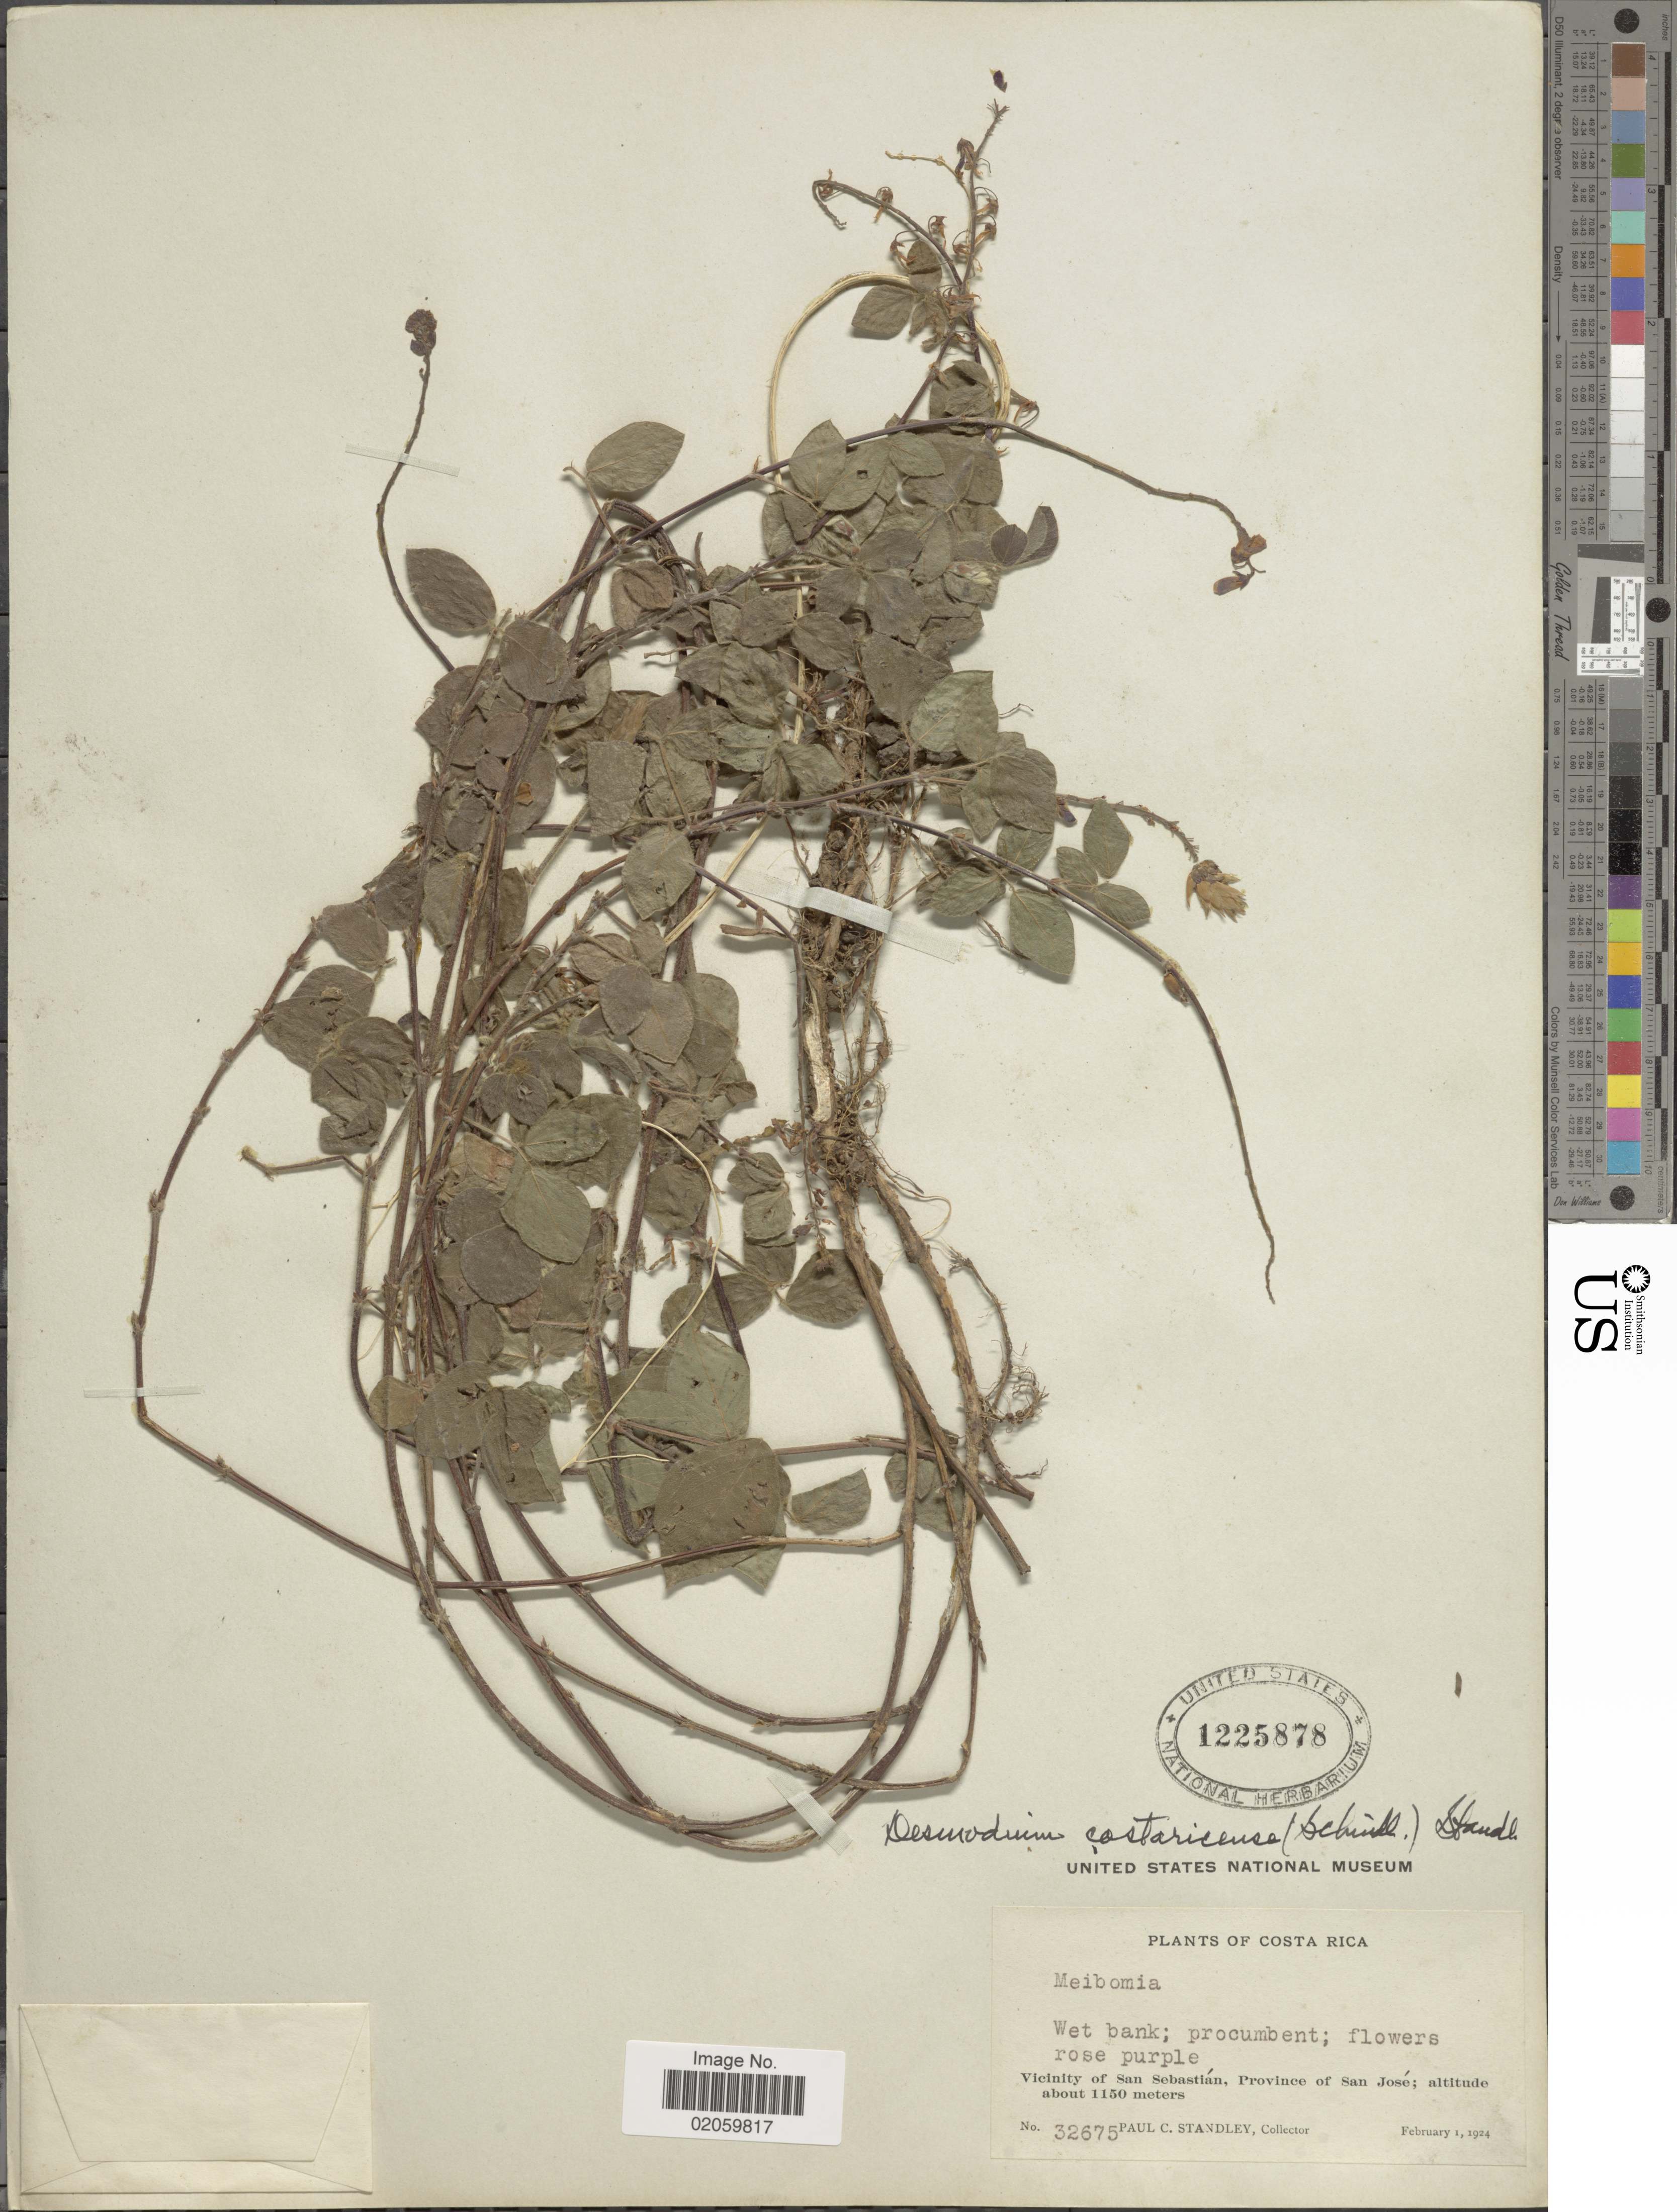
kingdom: Plantae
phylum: Tracheophyta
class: Magnoliopsida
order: Fabales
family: Fabaceae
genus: Desmodium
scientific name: Desmodium maxonii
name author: (Standl.) Standl.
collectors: P. C. Standley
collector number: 32675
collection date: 1924-02-01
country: Costa Rica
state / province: San José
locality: Vicinity of San Sebastian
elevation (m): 1150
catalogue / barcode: US 1225878